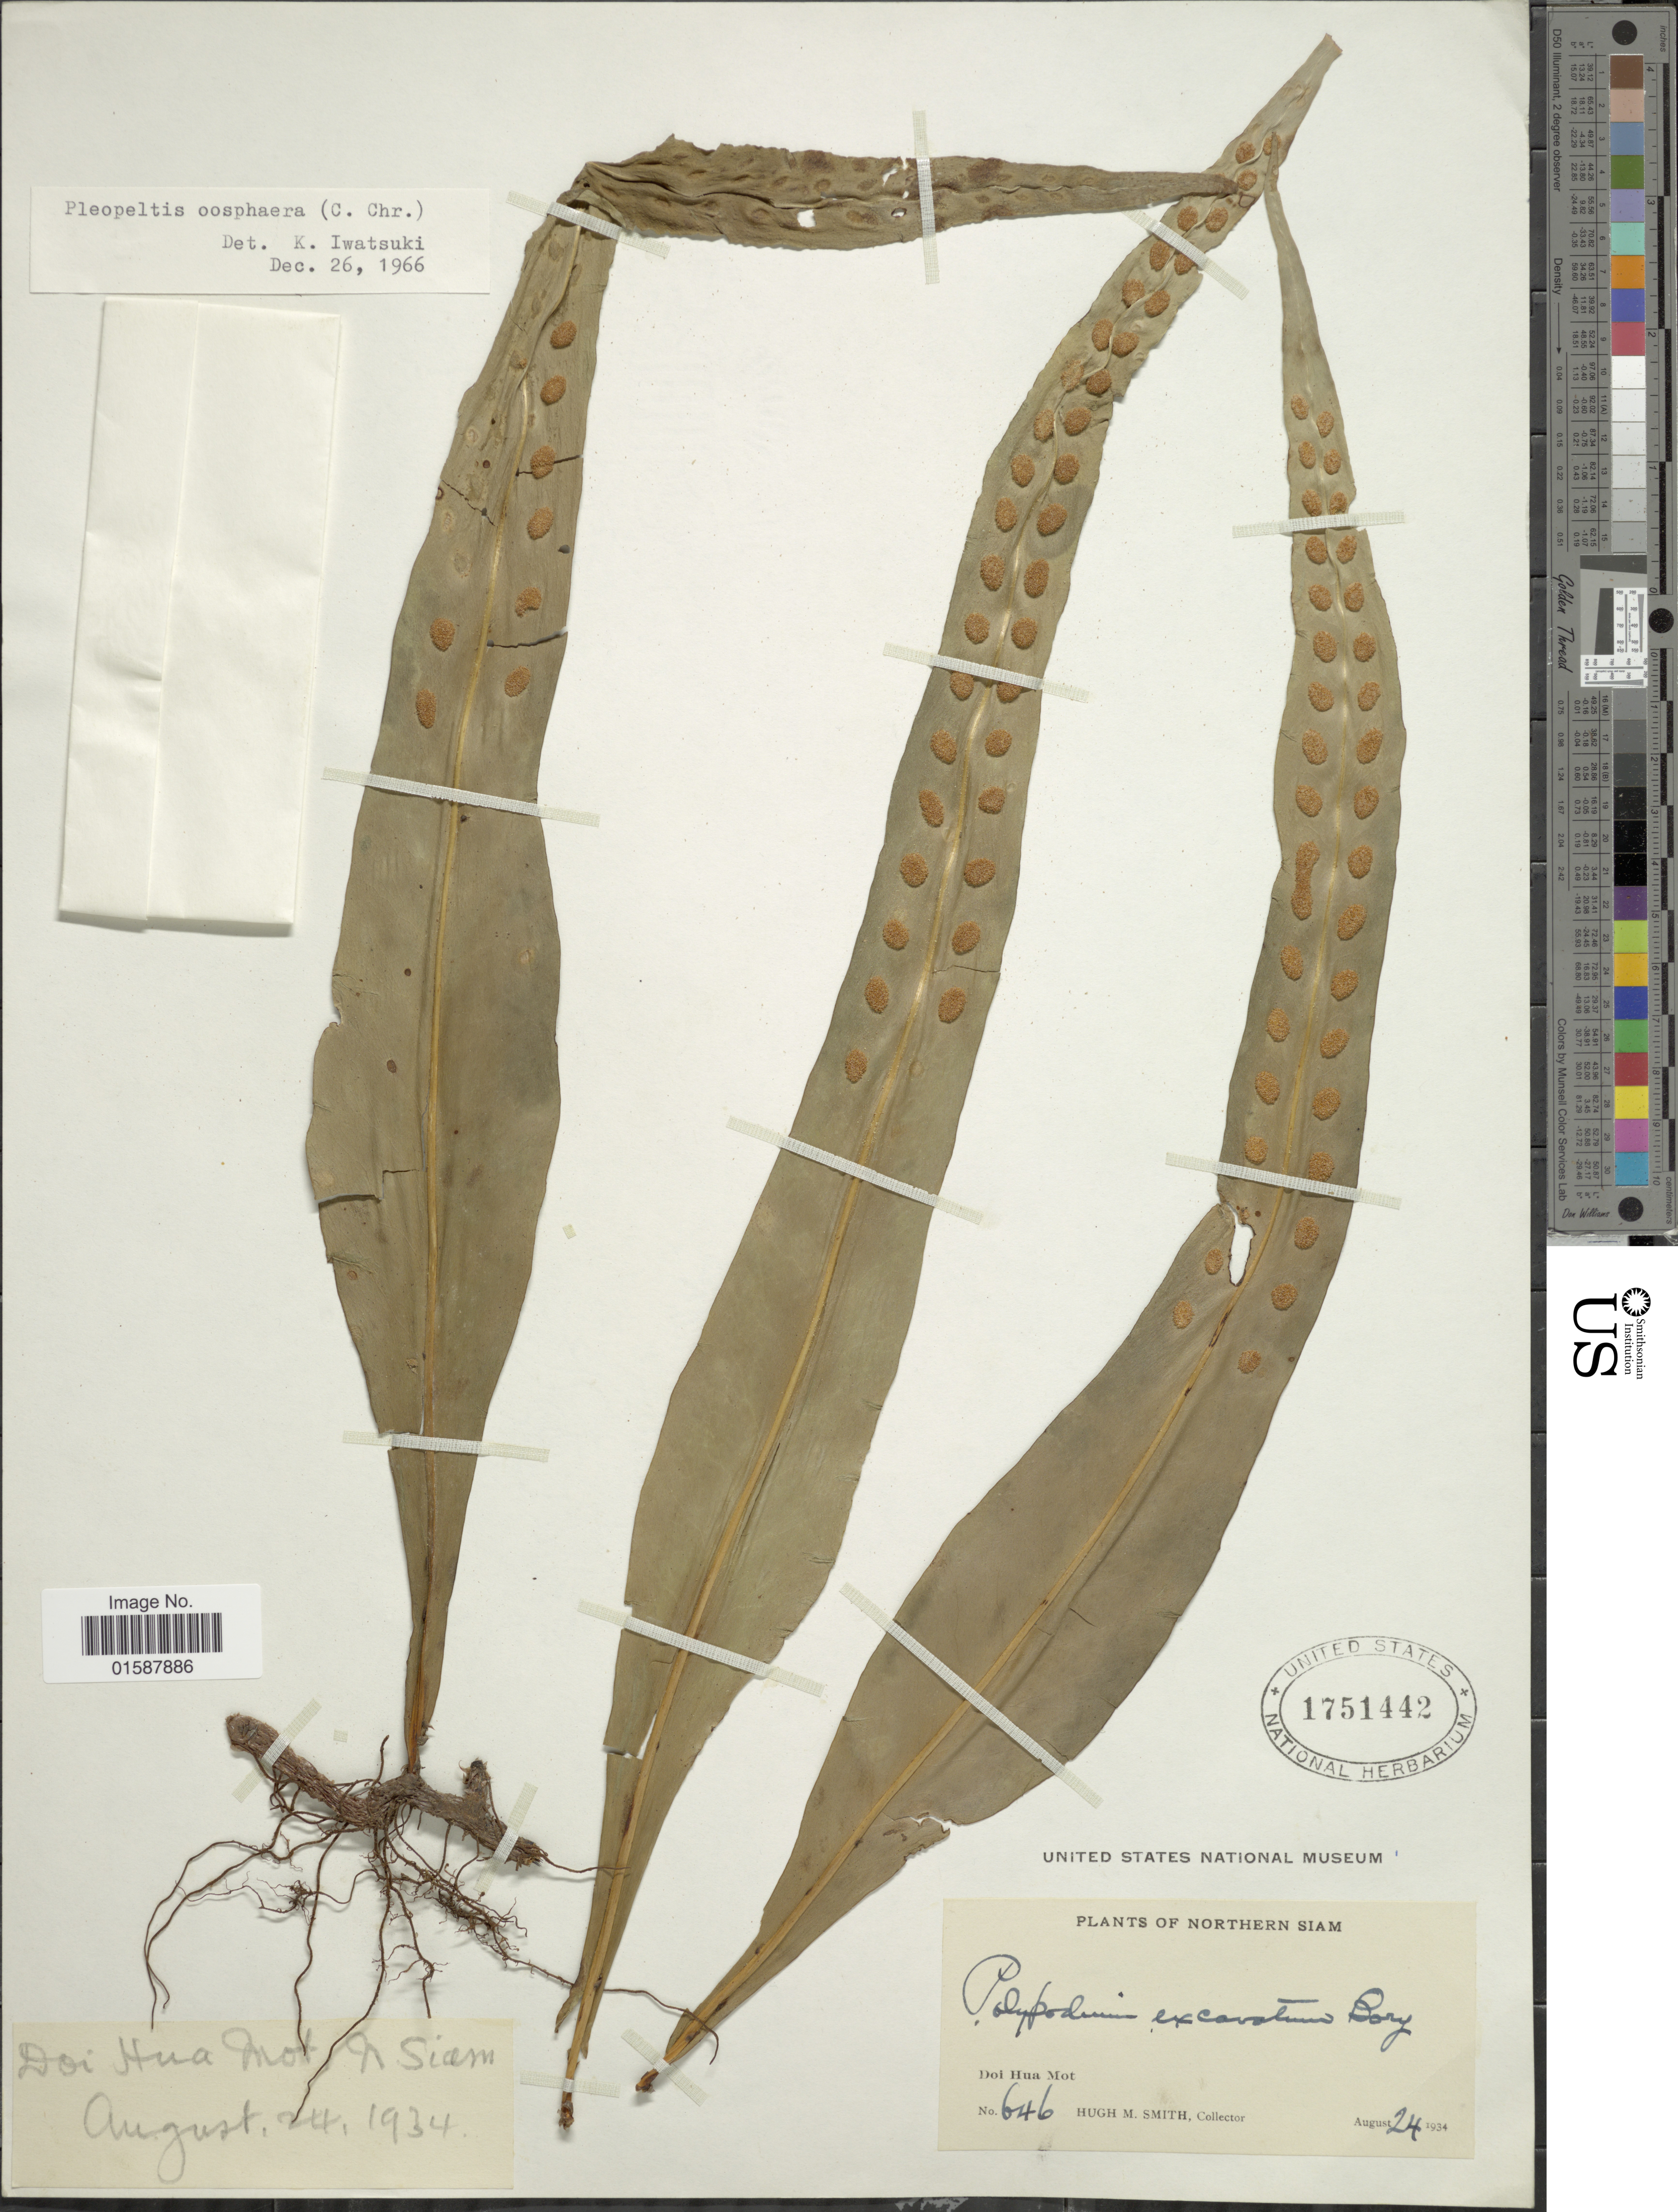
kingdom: Plantae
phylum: Tracheophyta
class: Polypodiopsida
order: Polypodiales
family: Polypodiaceae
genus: Lepisorus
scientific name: Lepisorus oosphaerus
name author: (C. Chr.) Ching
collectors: H. M. Smith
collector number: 646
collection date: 1934-08-24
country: Thailand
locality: Northern Siam. Doi Hua Mot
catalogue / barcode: US 1751442